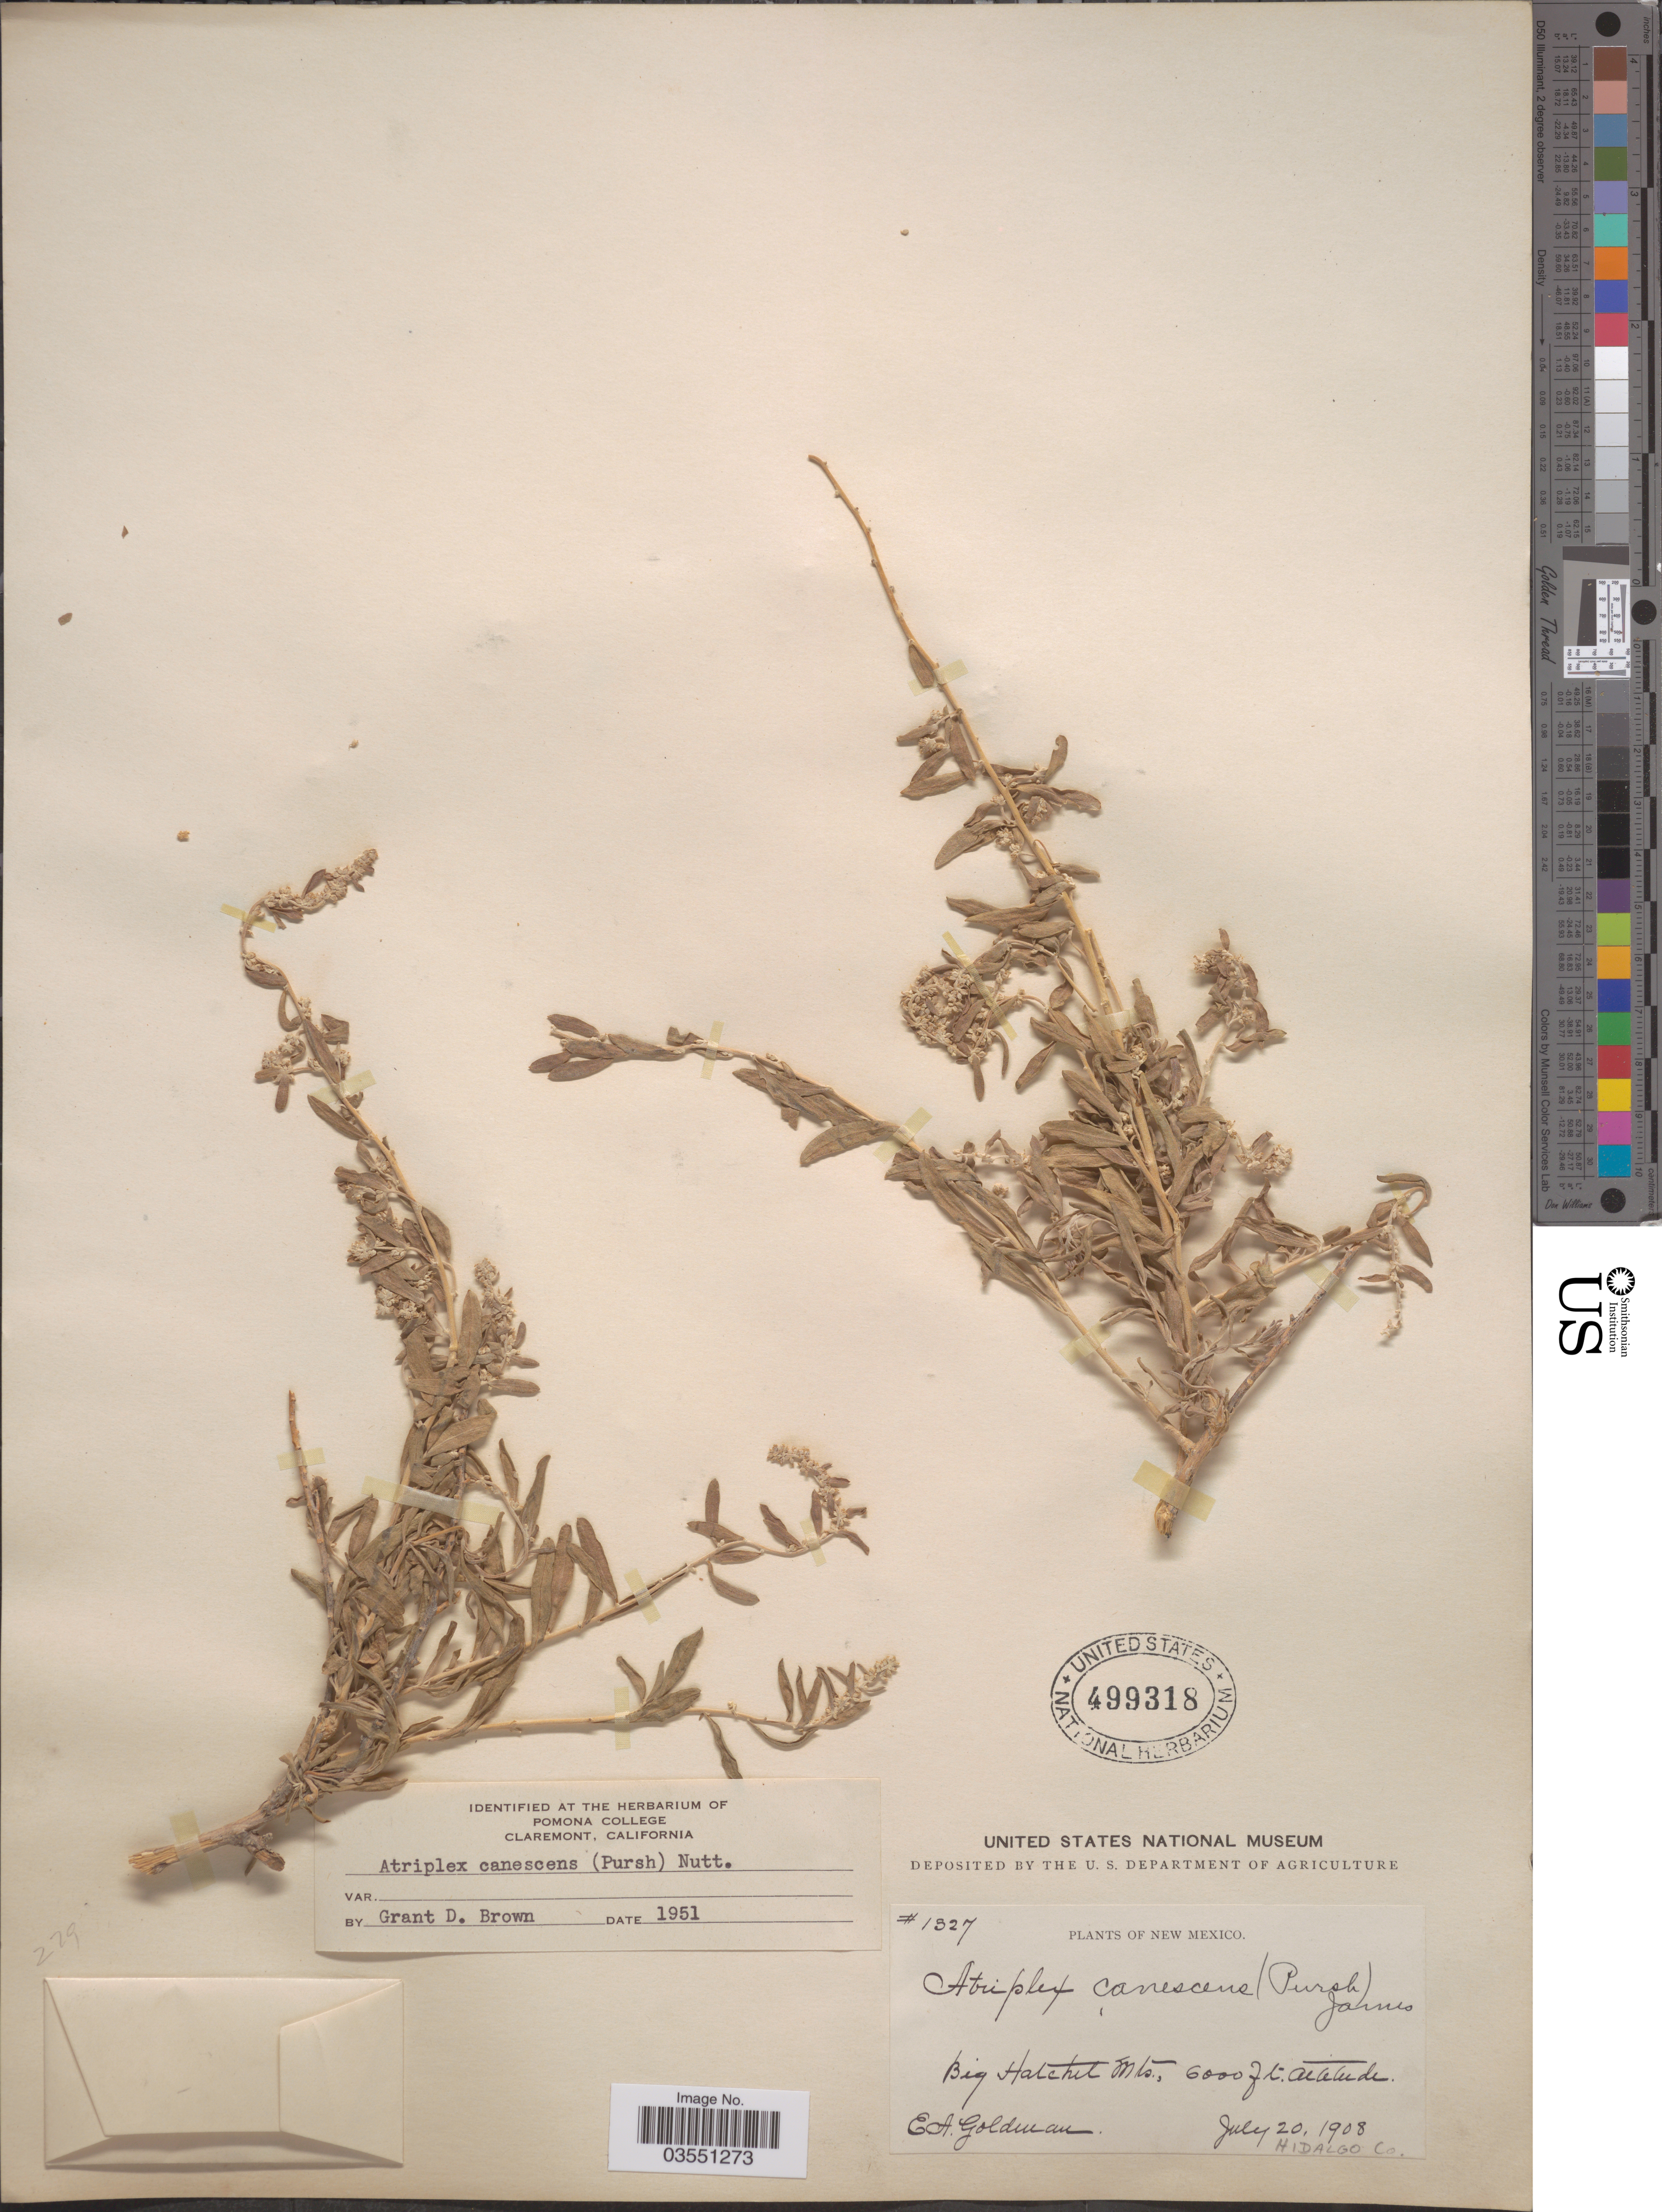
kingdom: Plantae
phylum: Tracheophyta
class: Magnoliopsida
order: Caryophyllales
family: Amaranthaceae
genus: Atriplex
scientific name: Atriplex canescens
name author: (Pursh) Nutt.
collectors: E. A. Goldman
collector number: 1327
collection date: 1908-07-20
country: United States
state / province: New Mexico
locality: Big Hatchet Mts., Hidalgo Co.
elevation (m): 1829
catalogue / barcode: US 499318